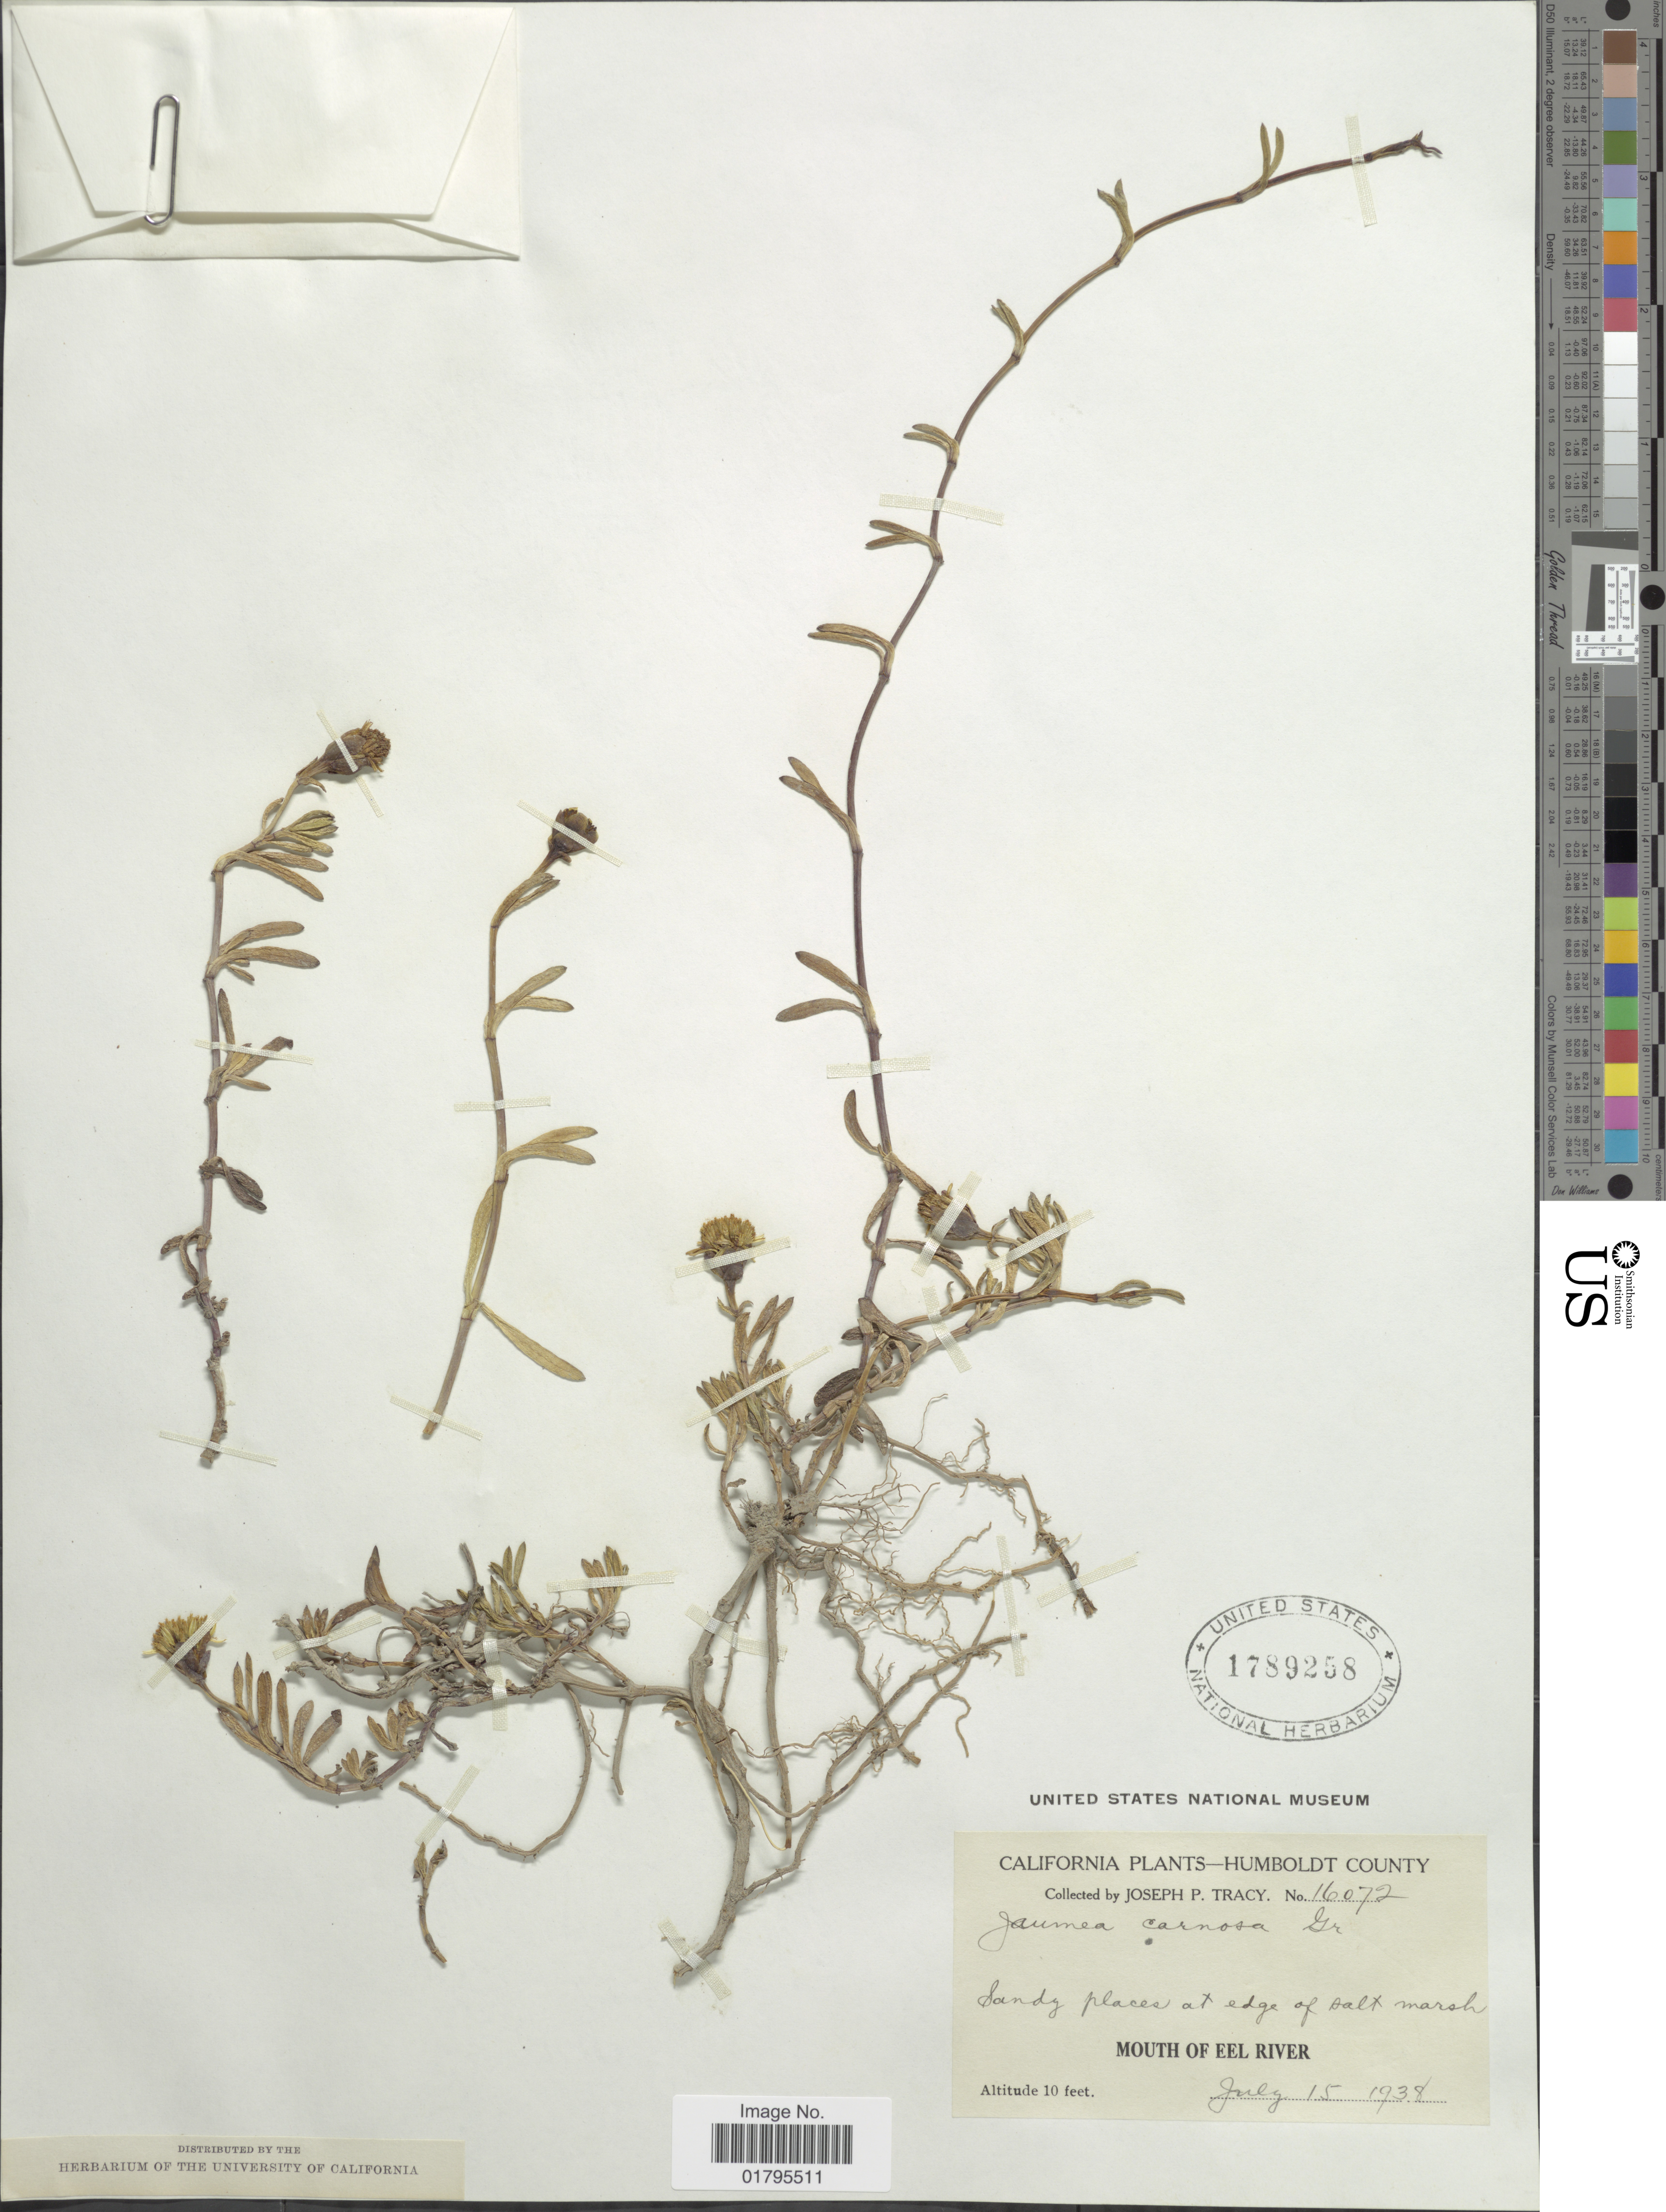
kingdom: Plantae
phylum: Tracheophyta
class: Magnoliopsida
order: Asterales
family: Asteraceae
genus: Jaumea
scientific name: Jaumea carnosa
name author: (Less.) A. Gray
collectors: J. Tracy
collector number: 16072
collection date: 1938-07-15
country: United States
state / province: California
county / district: Humboldt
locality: Humboldt County, Mouth of Eel River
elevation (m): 3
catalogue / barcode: US 1789258